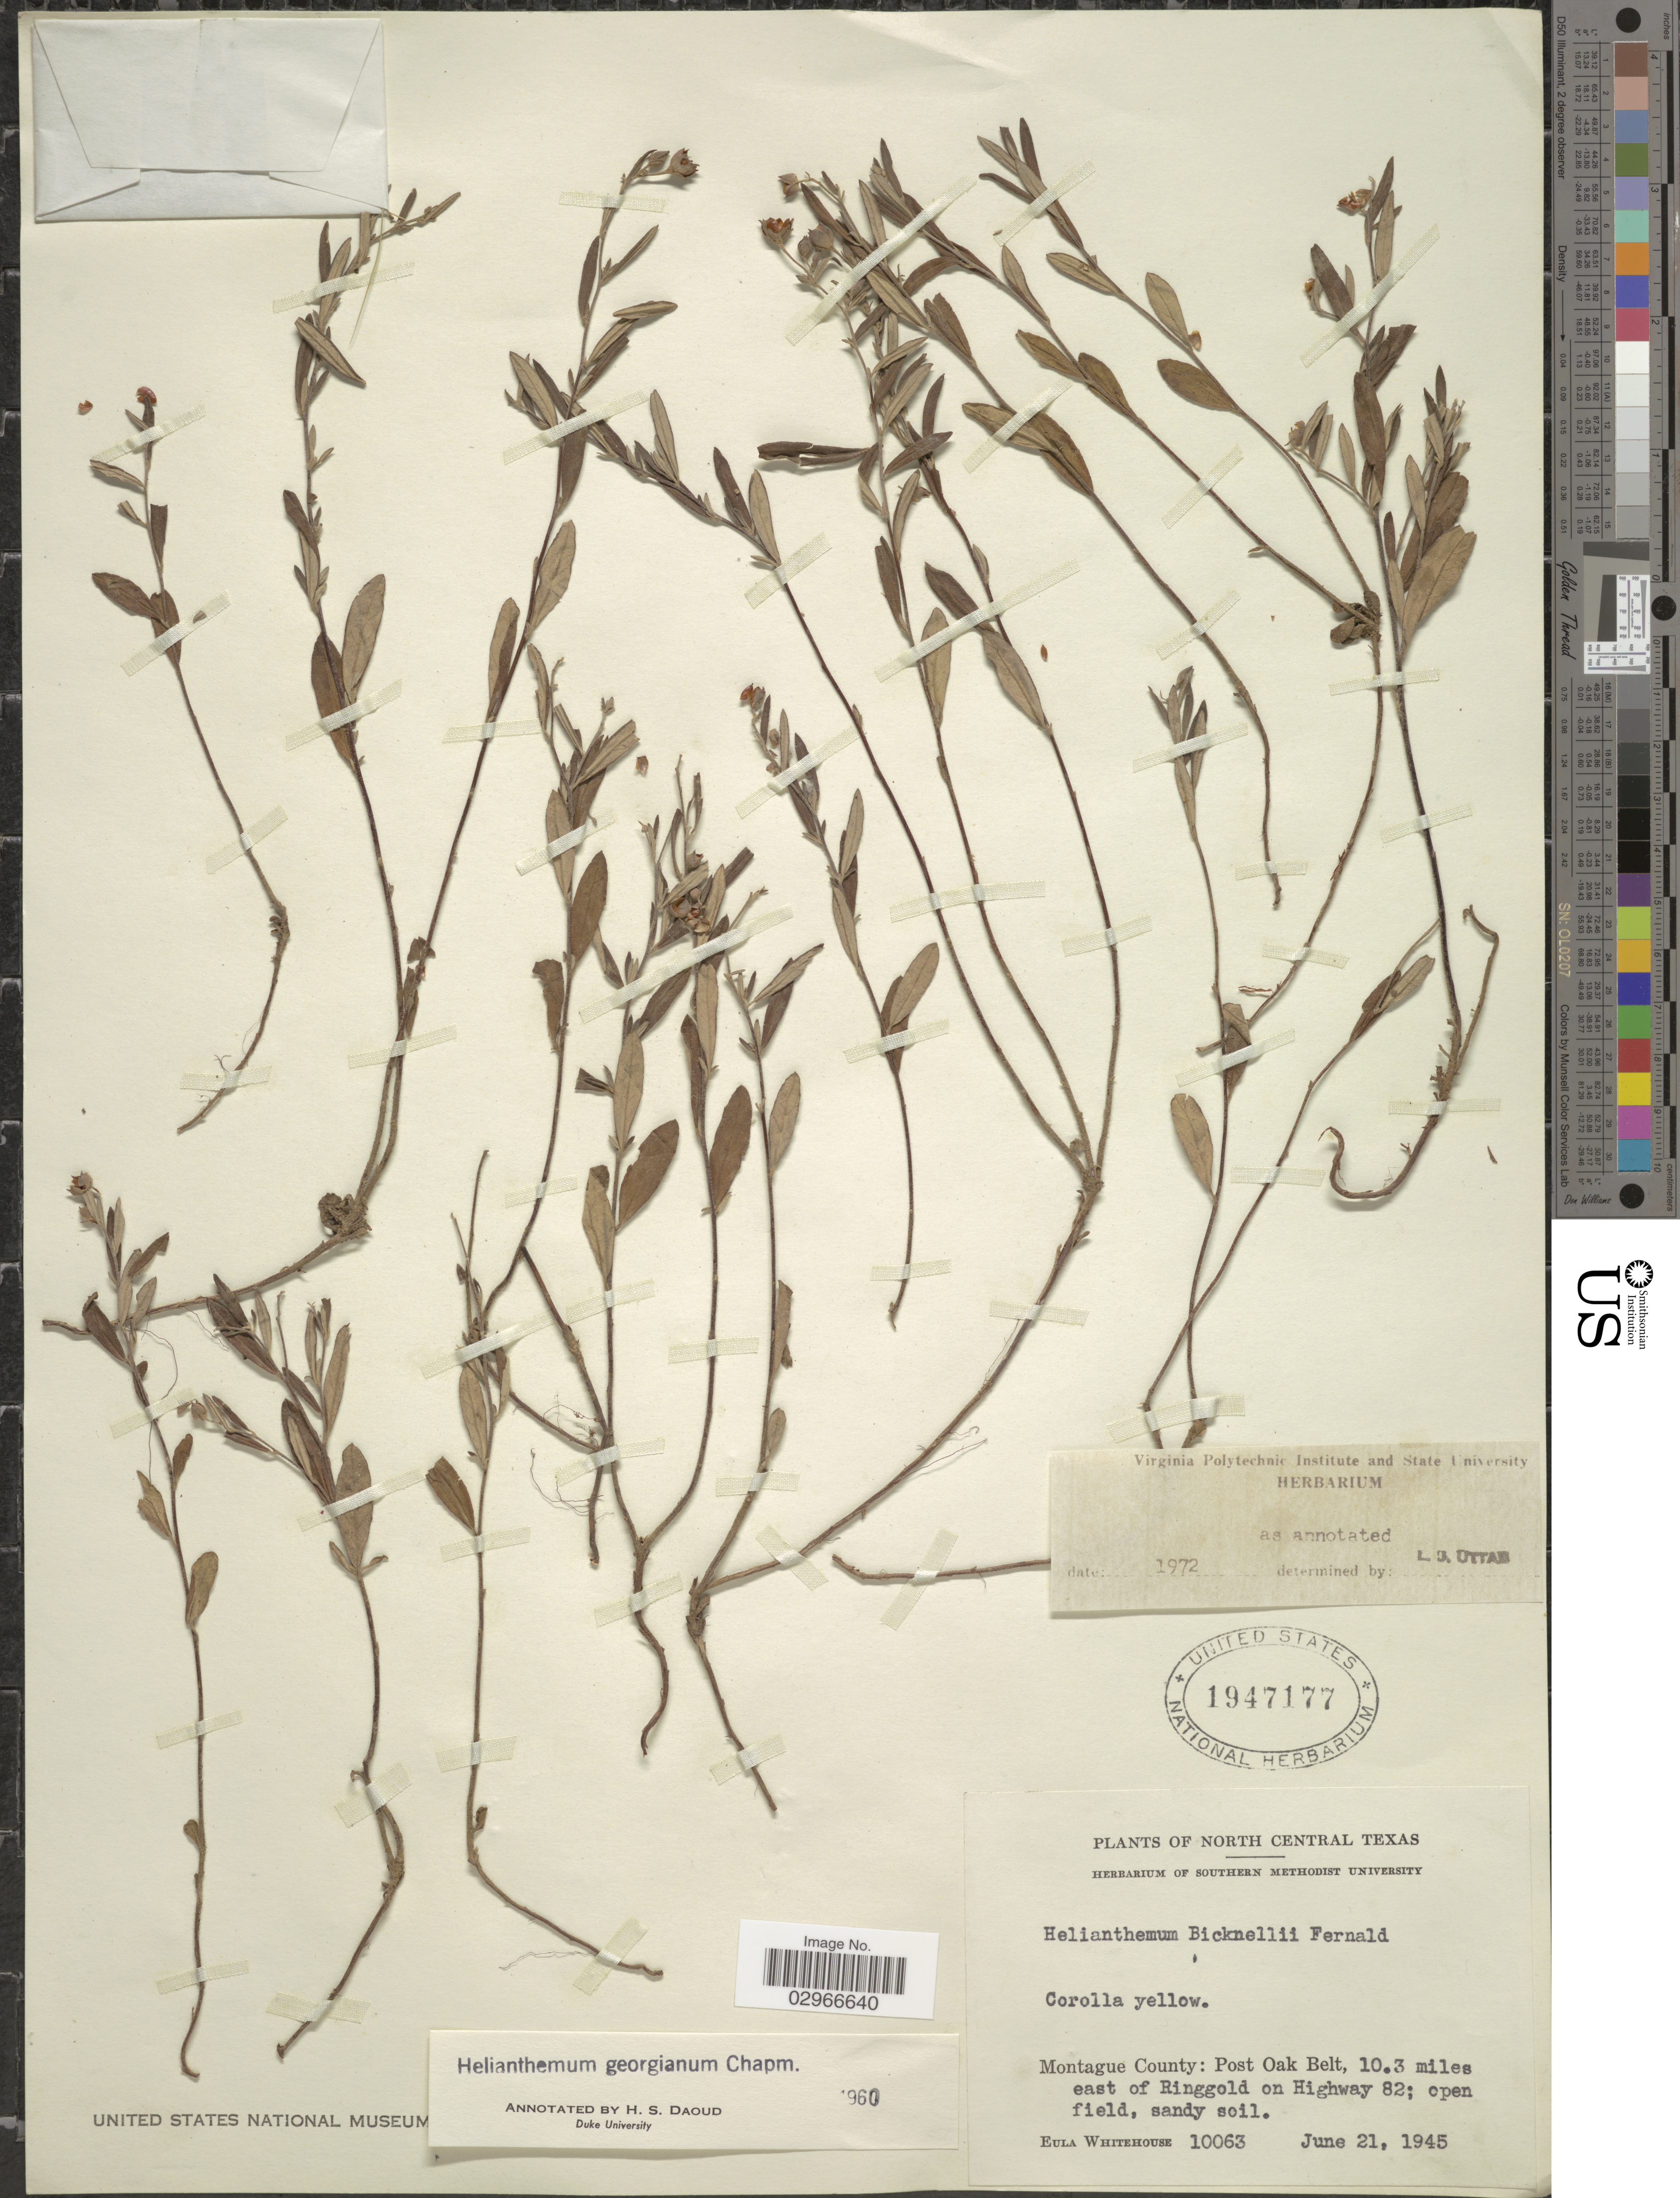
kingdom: Plantae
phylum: Tracheophyta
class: Magnoliopsida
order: Malvales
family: Cistaceae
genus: Helianthemum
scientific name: Helianthemum georgianum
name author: Chapm.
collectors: E. Whitehouse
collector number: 10063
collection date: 1945-06-21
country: United States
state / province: Texas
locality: North Central Texas, Montague County: Post Oak Belt, 10.3 miles east of Ringgold on Highway 82.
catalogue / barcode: US 1947177